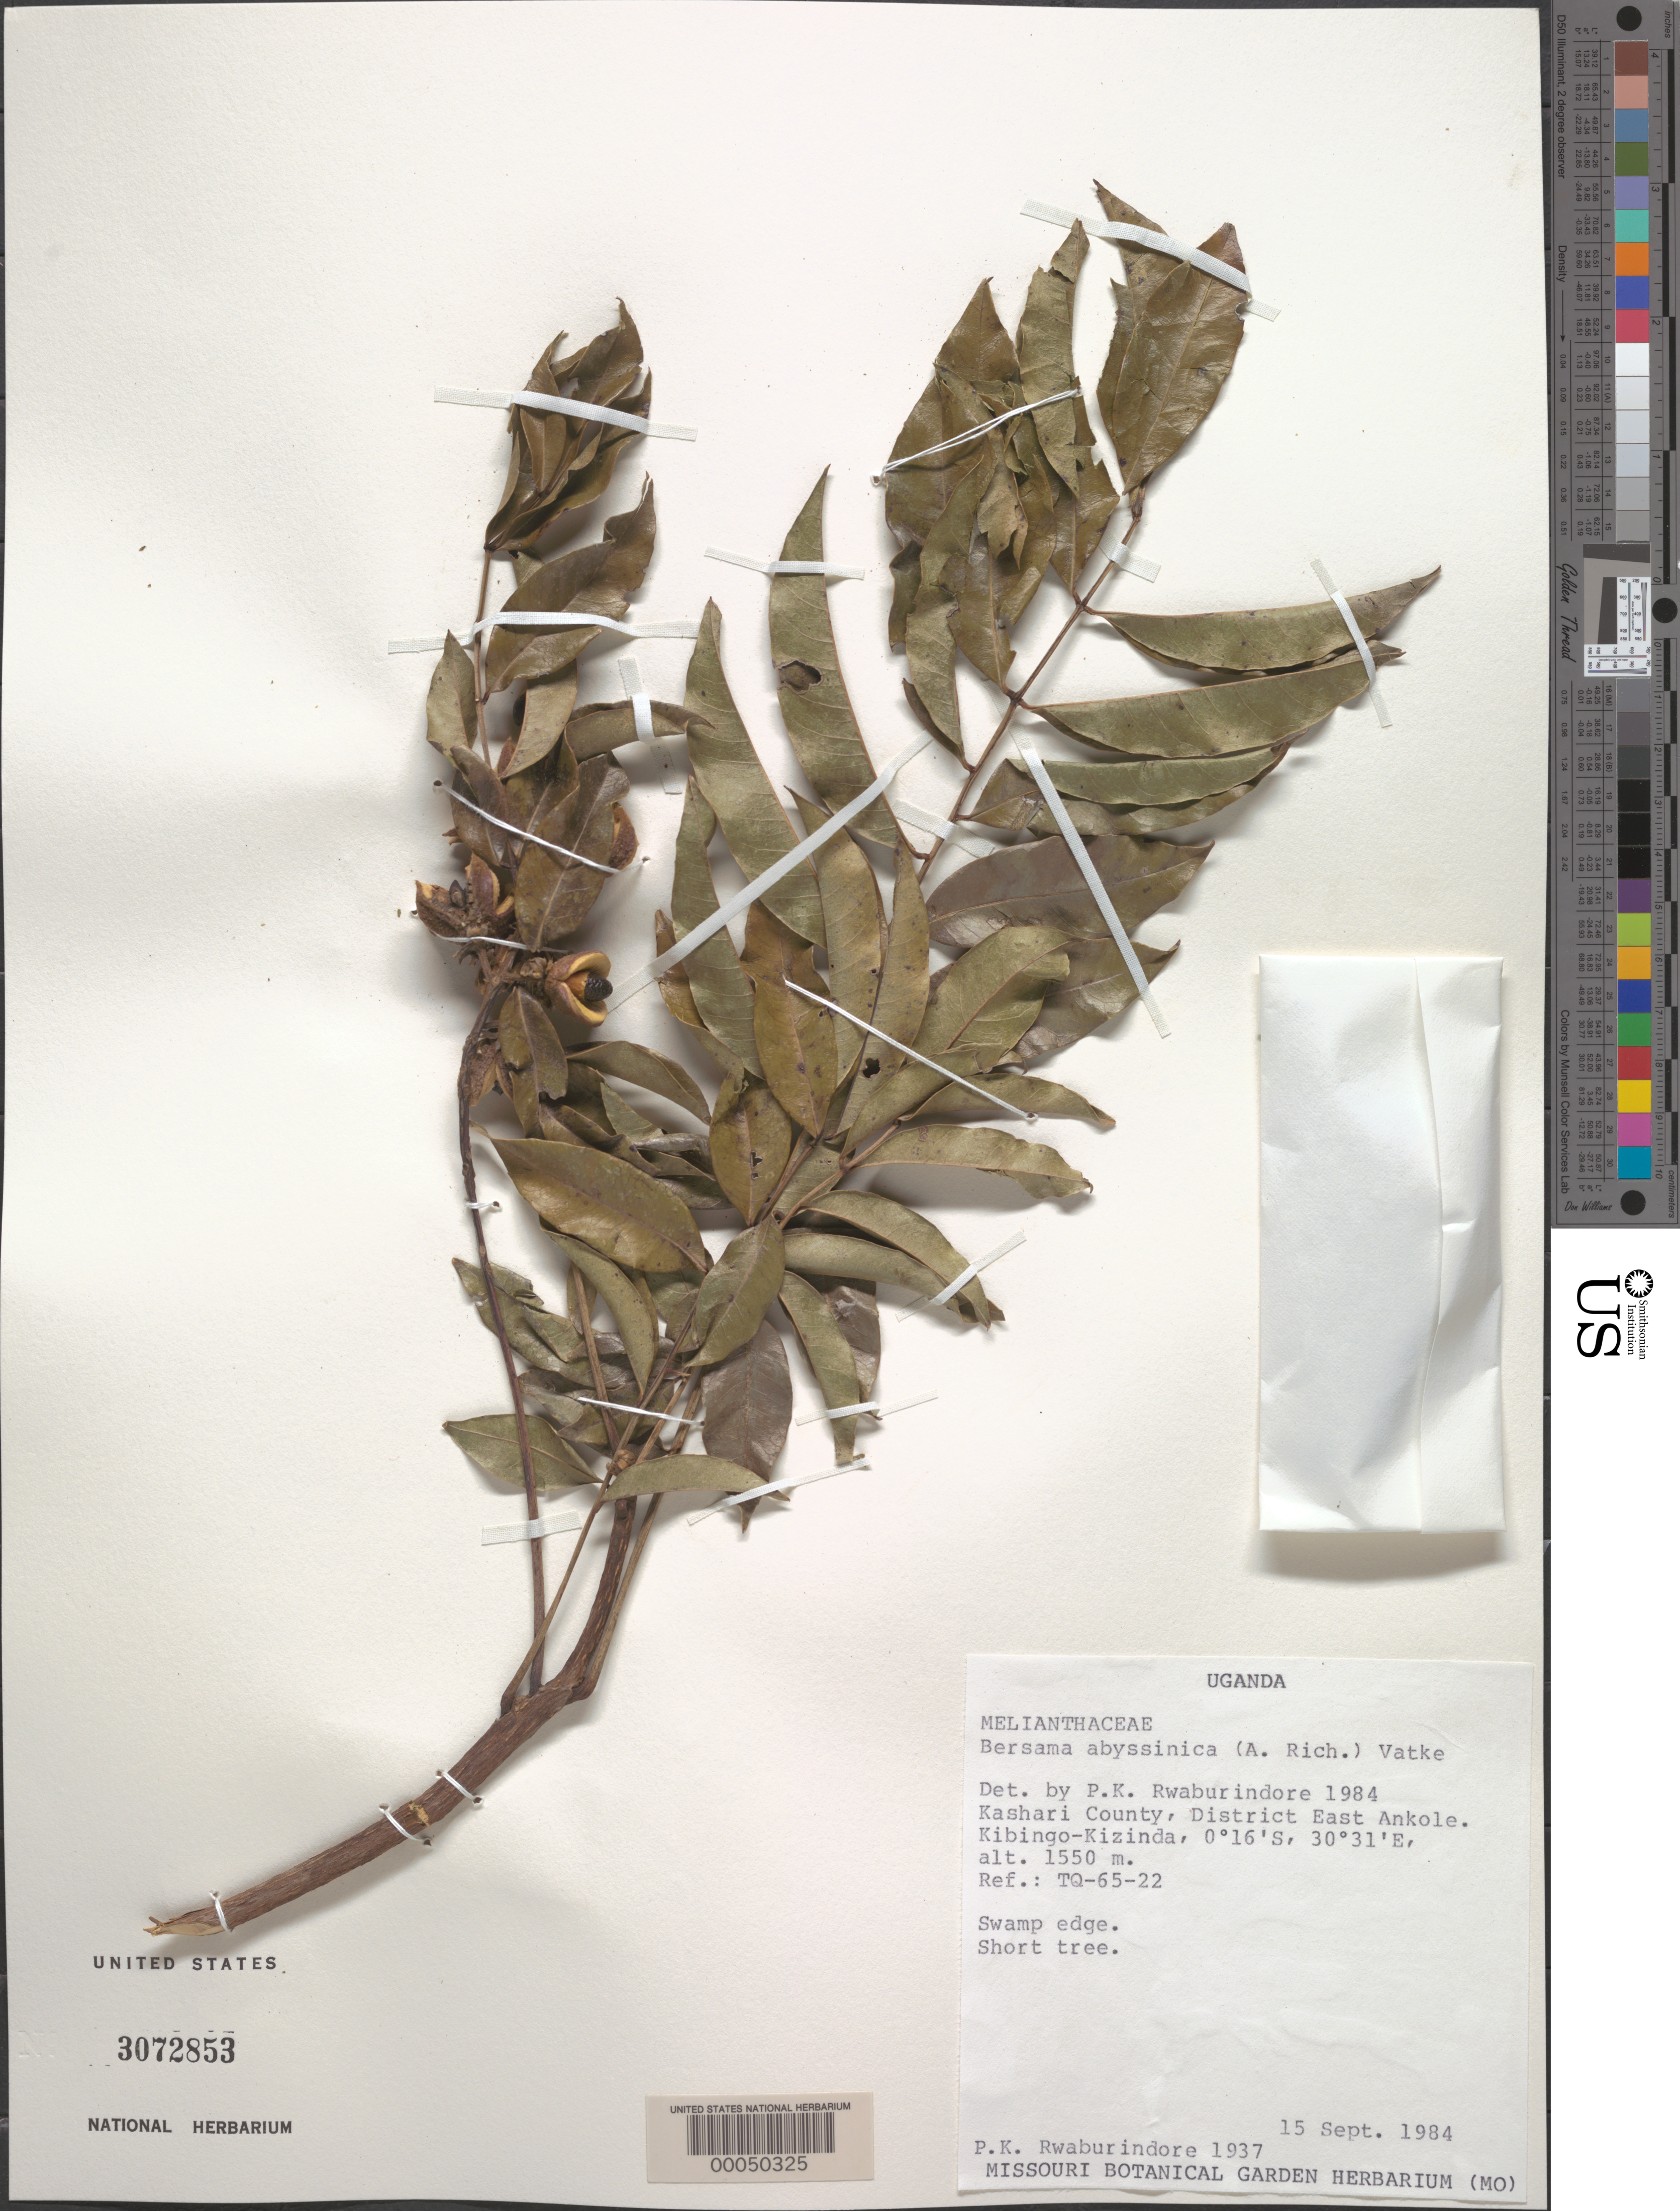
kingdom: Plantae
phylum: Tracheophyta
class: Magnoliopsida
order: Geraniales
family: Melianthaceae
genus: Bersama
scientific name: Bersama abyssinica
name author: Fresen.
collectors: P. Rwaburindore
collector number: Tq-65-22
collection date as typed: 15 Sep 1984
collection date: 1984-09-15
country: Uganda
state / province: Western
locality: Kibingo-kizinda. Ankole. Kashari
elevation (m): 1550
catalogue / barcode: US 3072853